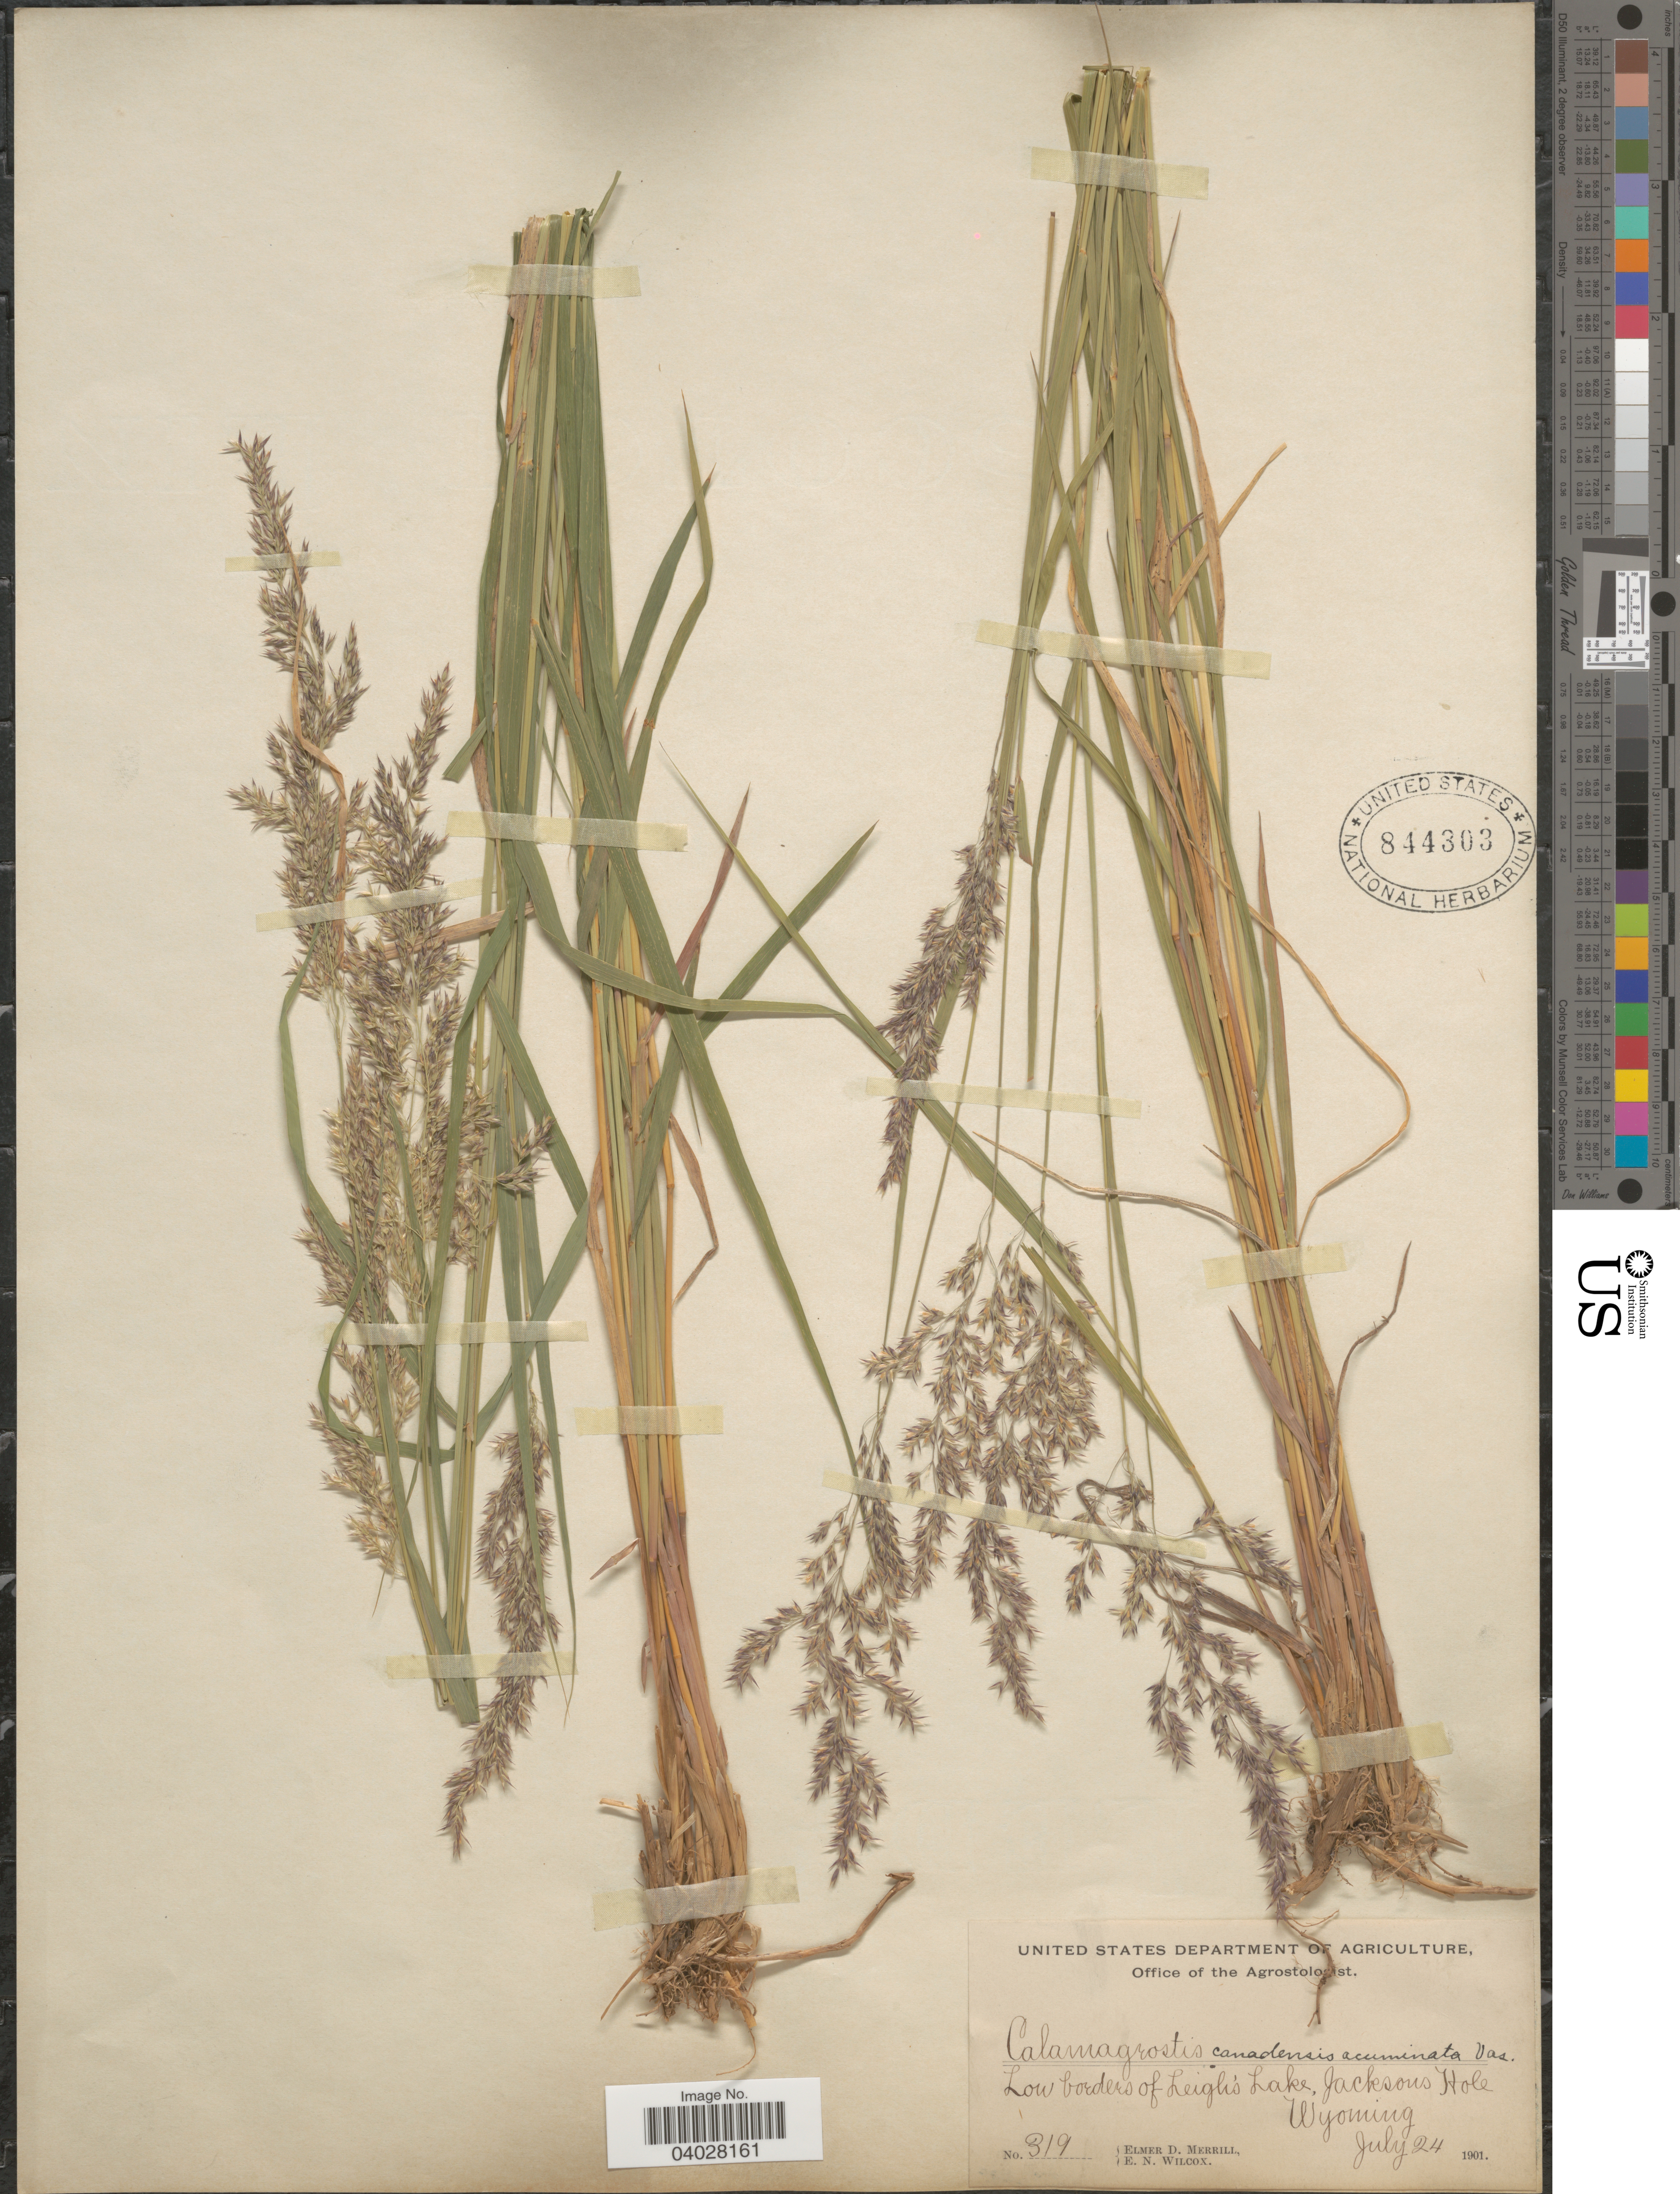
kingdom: Plantae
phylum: Tracheophyta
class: Liliopsida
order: Poales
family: Poaceae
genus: Calamagrostis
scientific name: Calamagrostis canadensis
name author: (Michx.) P. Beauv.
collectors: E. D. Merrill & E. Wilcox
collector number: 319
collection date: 1901-07-24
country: United States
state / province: Wyoming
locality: Low borders of Leigh's Lake, Jacksons Hole.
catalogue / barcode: US 844303